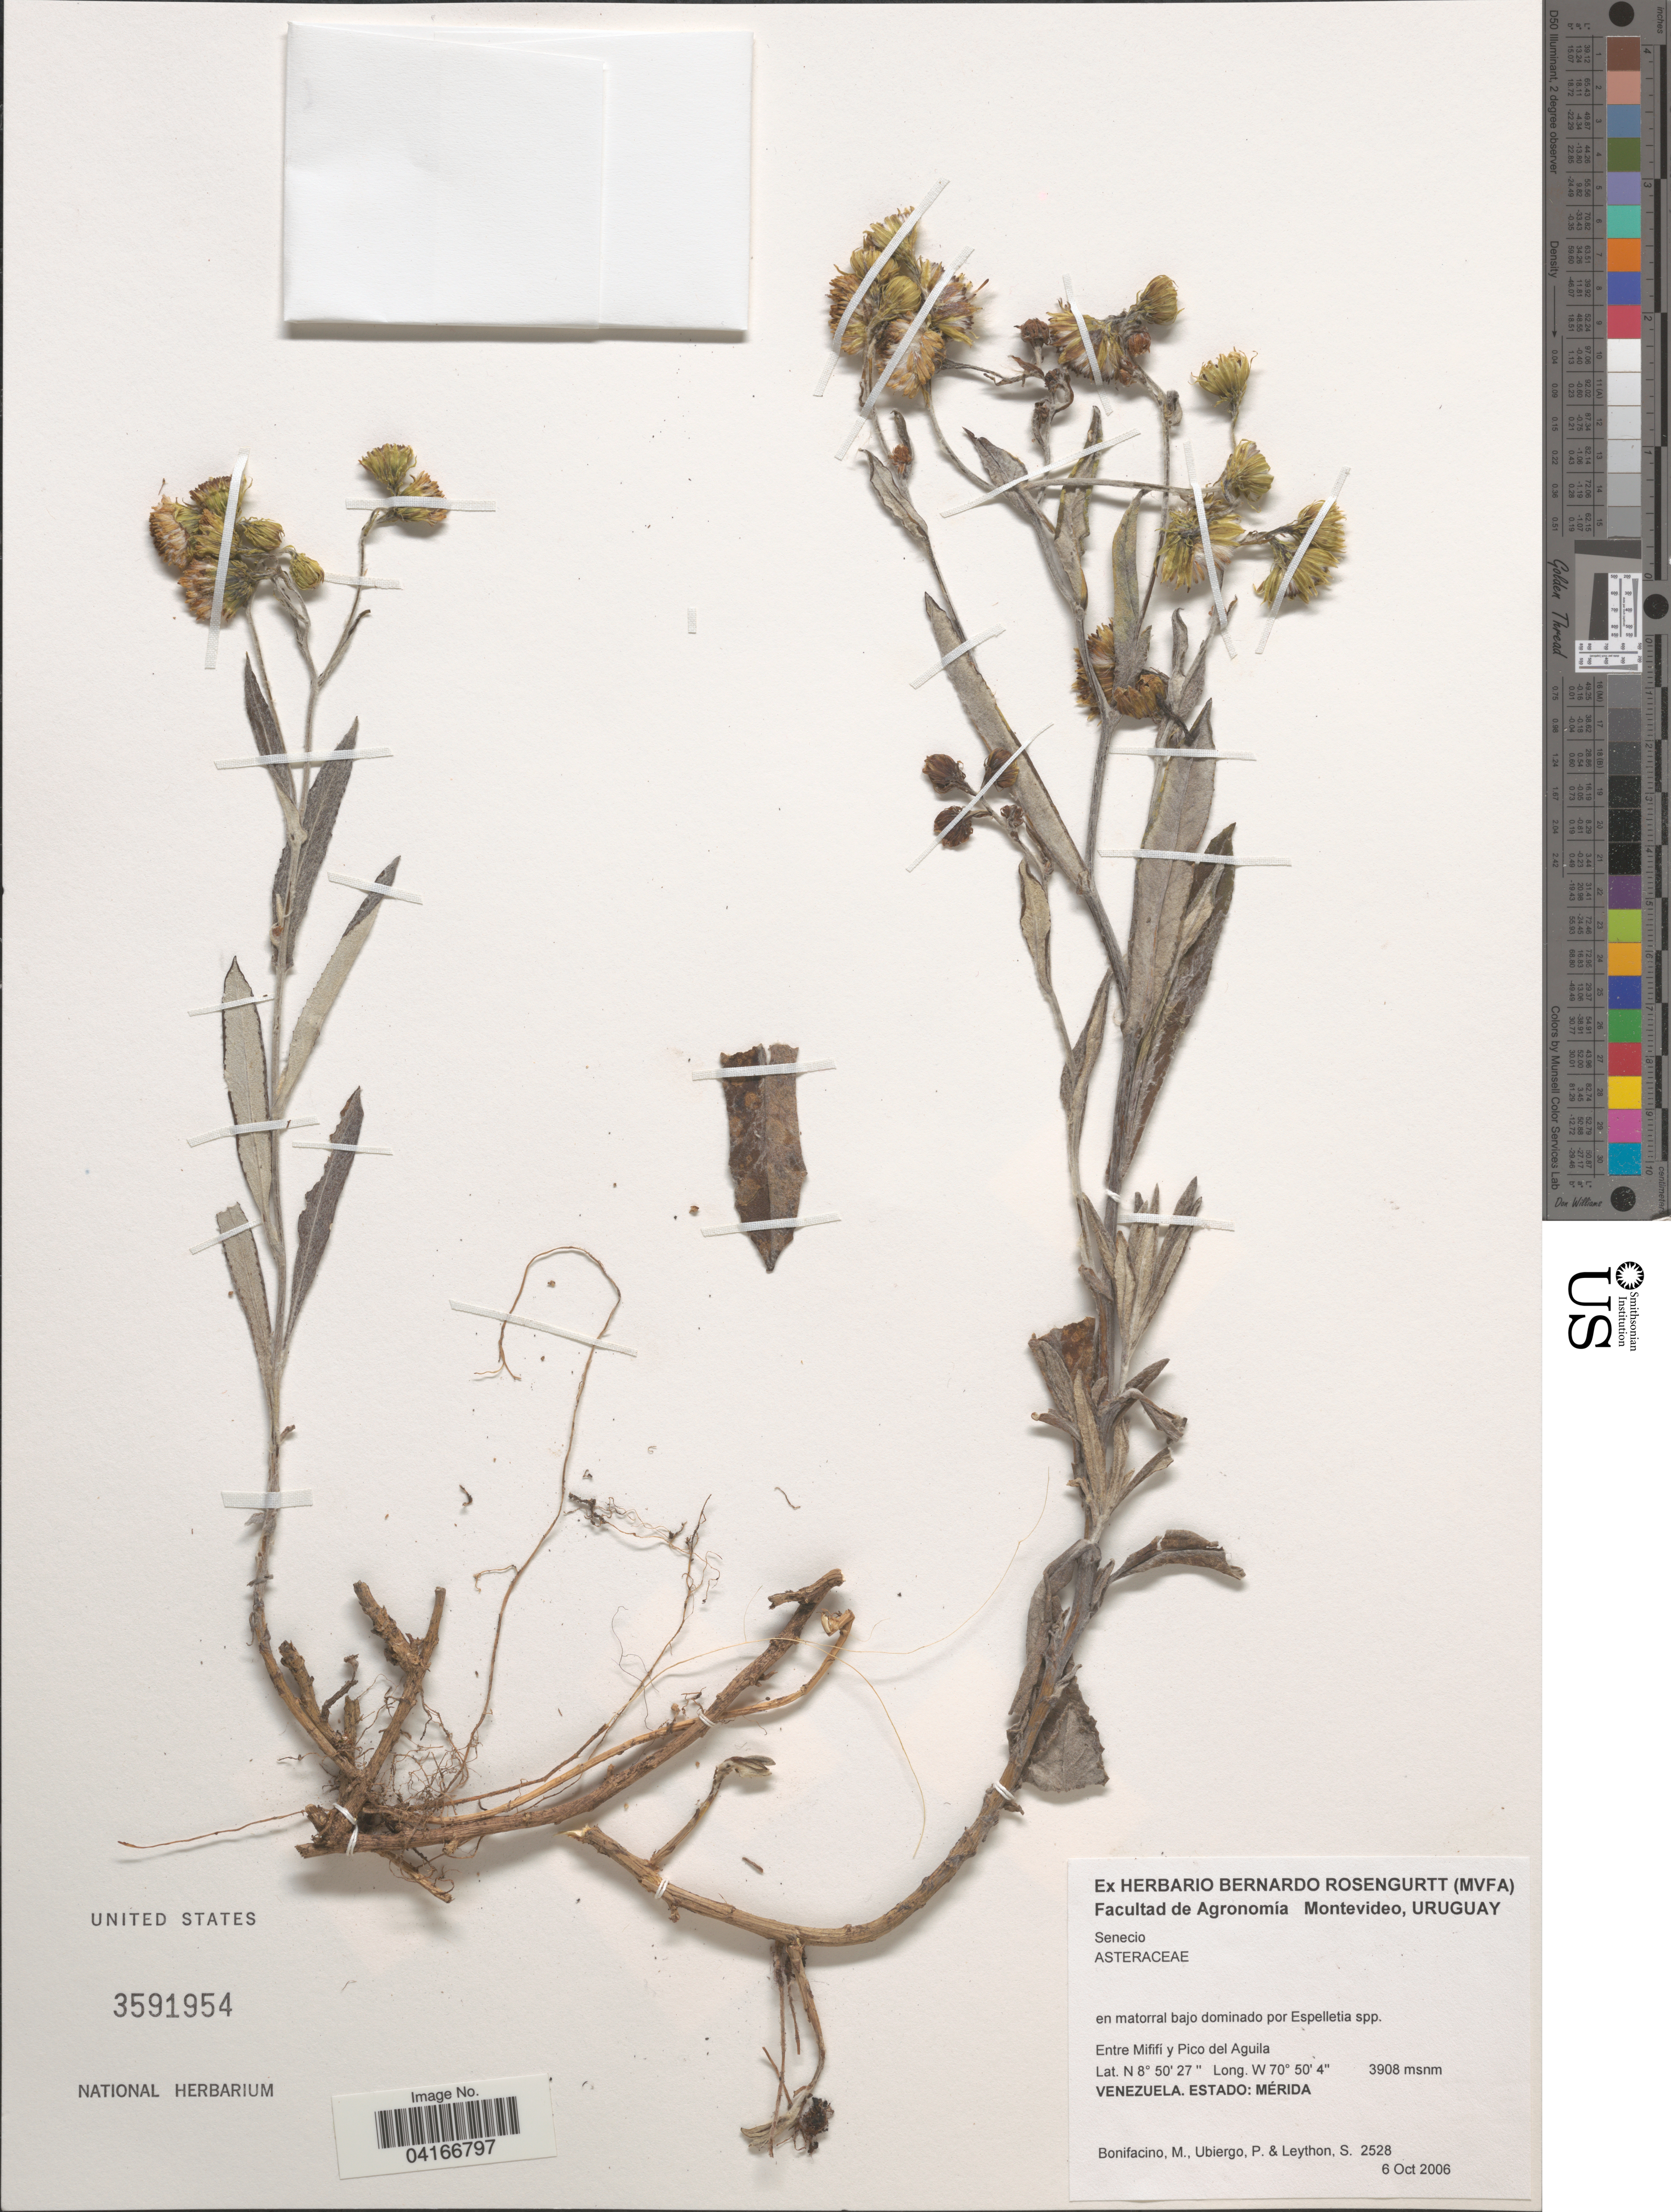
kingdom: Plantae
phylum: Tracheophyta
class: Magnoliopsida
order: Asterales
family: Asteraceae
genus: Senecio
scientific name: Senecio sp.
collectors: M. Bonifacino, P. Ubiergo & S. Leython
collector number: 2528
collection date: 2006-10-06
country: Venezuela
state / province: Merida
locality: Entre Mififí y Pico del Aguila.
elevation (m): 3908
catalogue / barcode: US 3591954